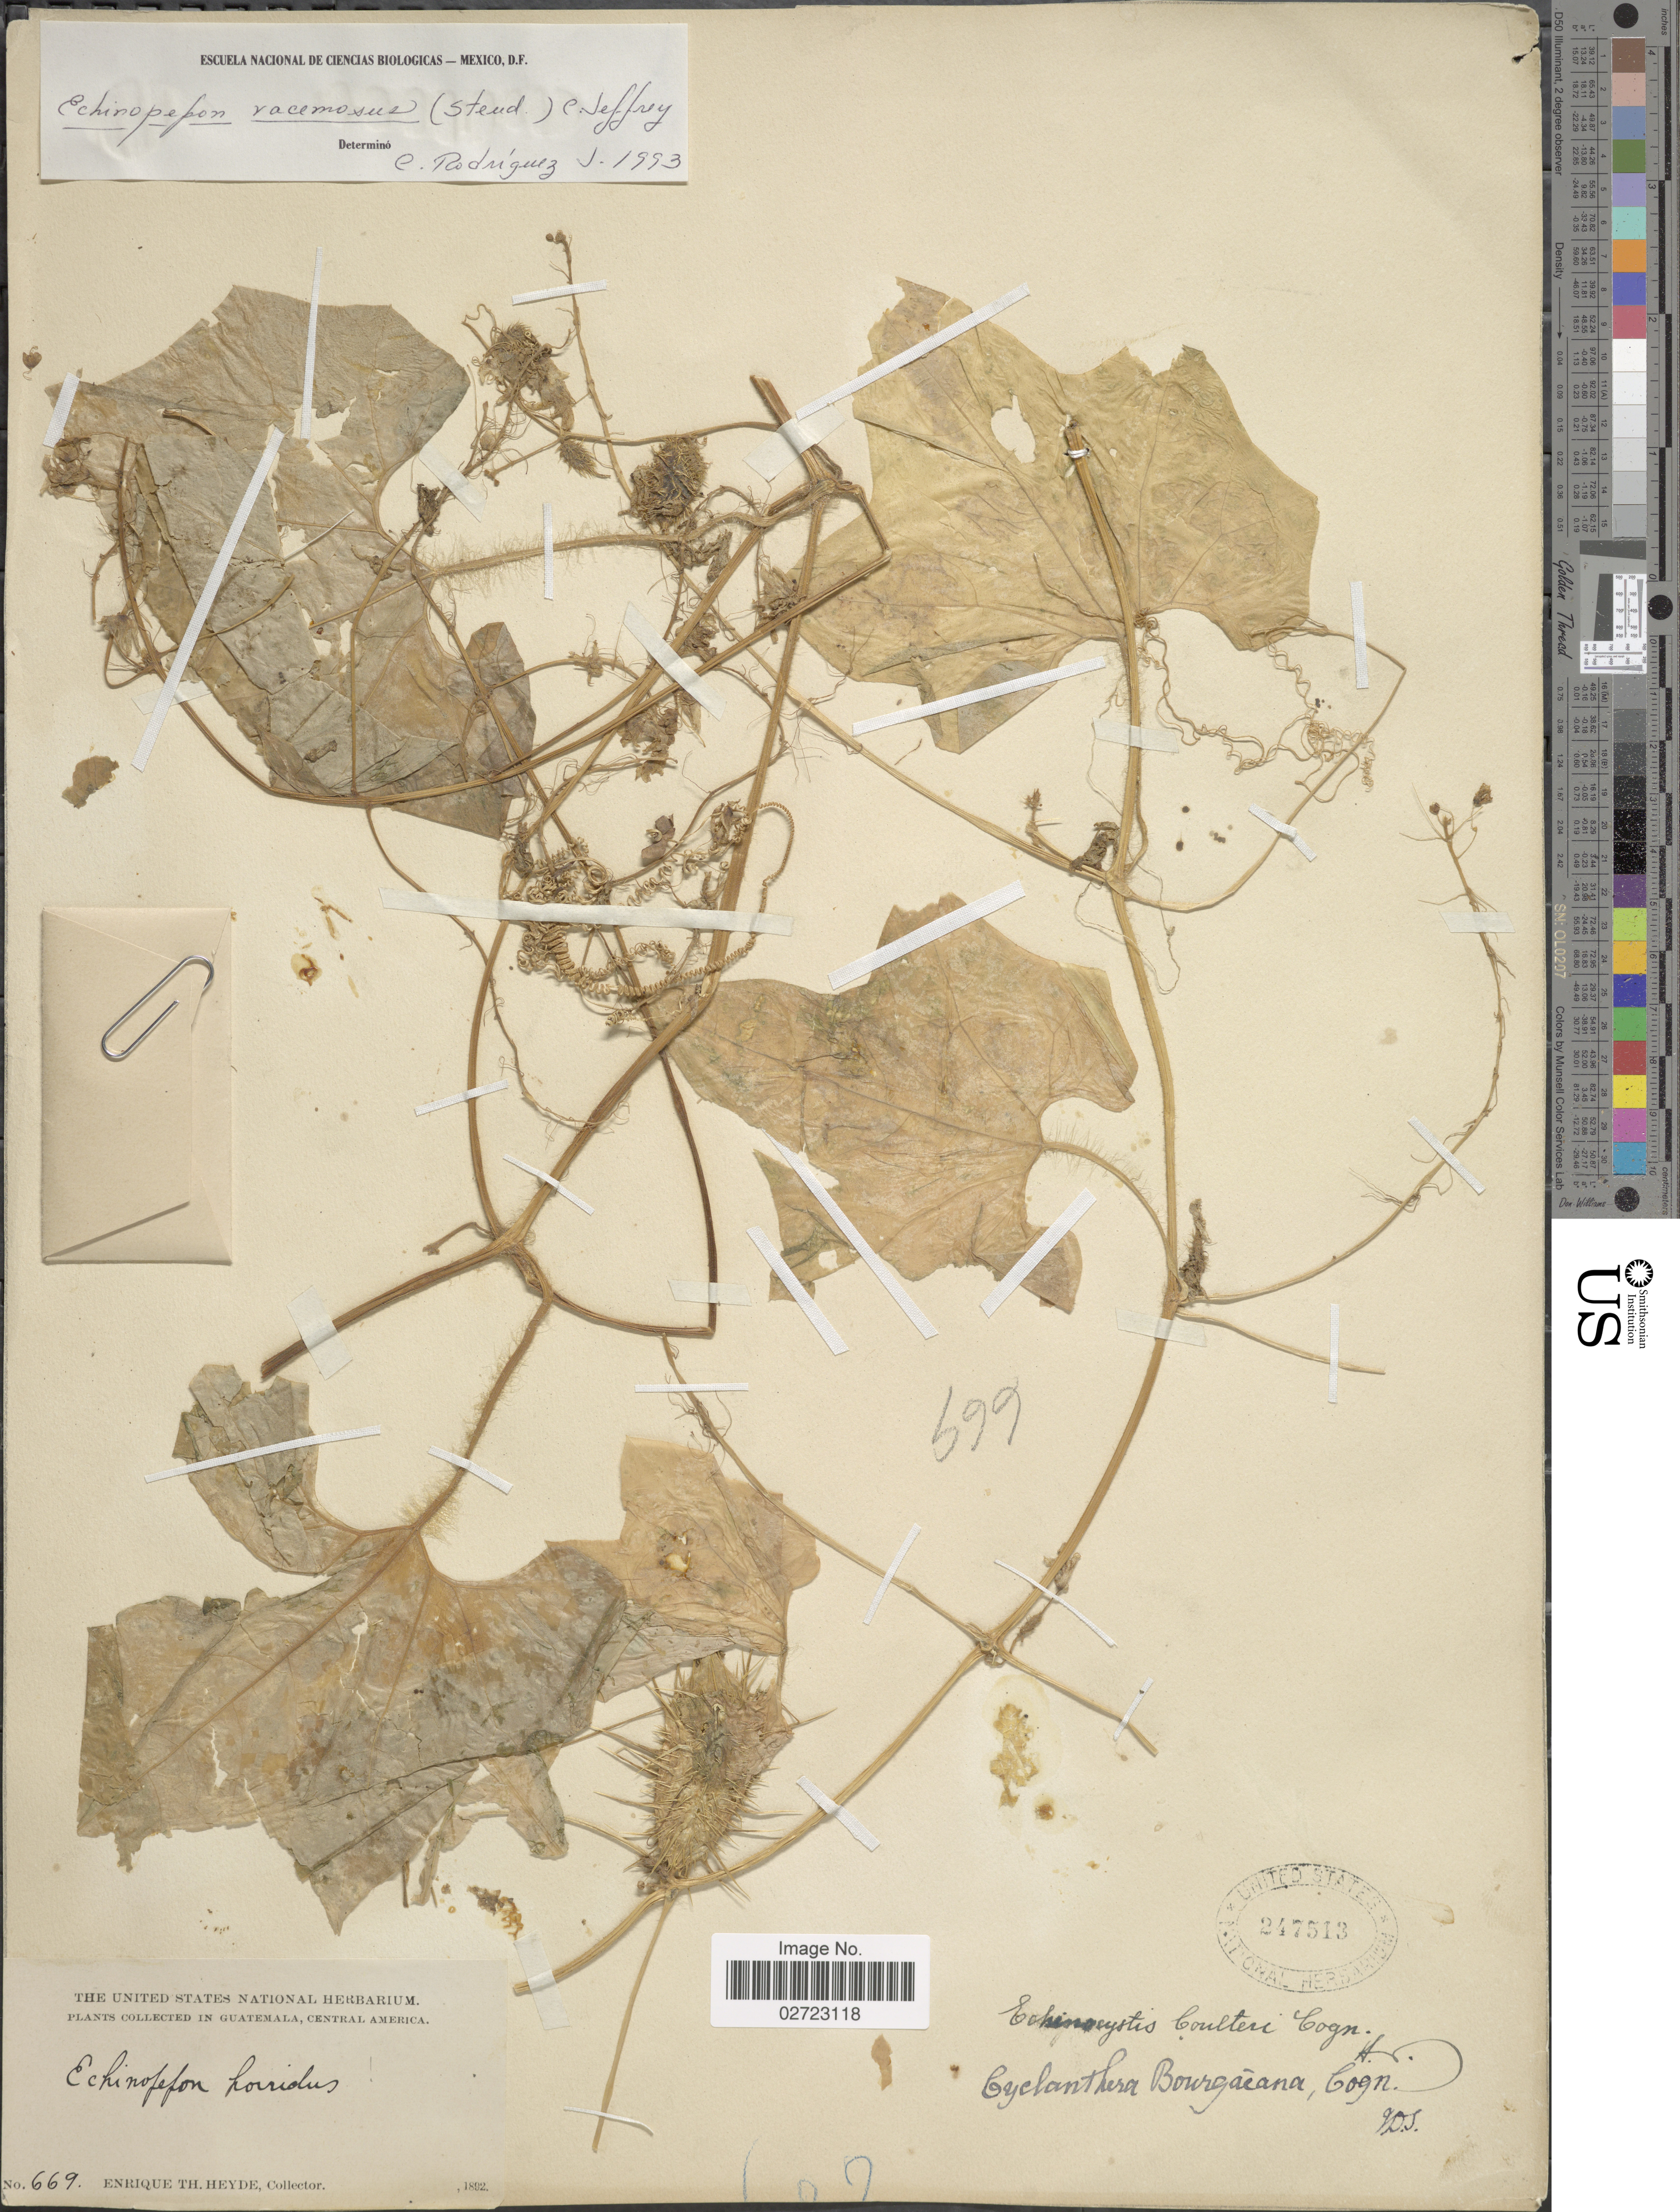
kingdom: Plantae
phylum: Tracheophyta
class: Magnoliopsida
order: Cucurbitales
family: Cucurbitaceae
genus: Echinopepon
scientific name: Echinopepon racemosus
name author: (Steud.) C. Jeffrey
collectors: E. T. Heyde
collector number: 669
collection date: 1892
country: Guatemala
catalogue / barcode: US 247513